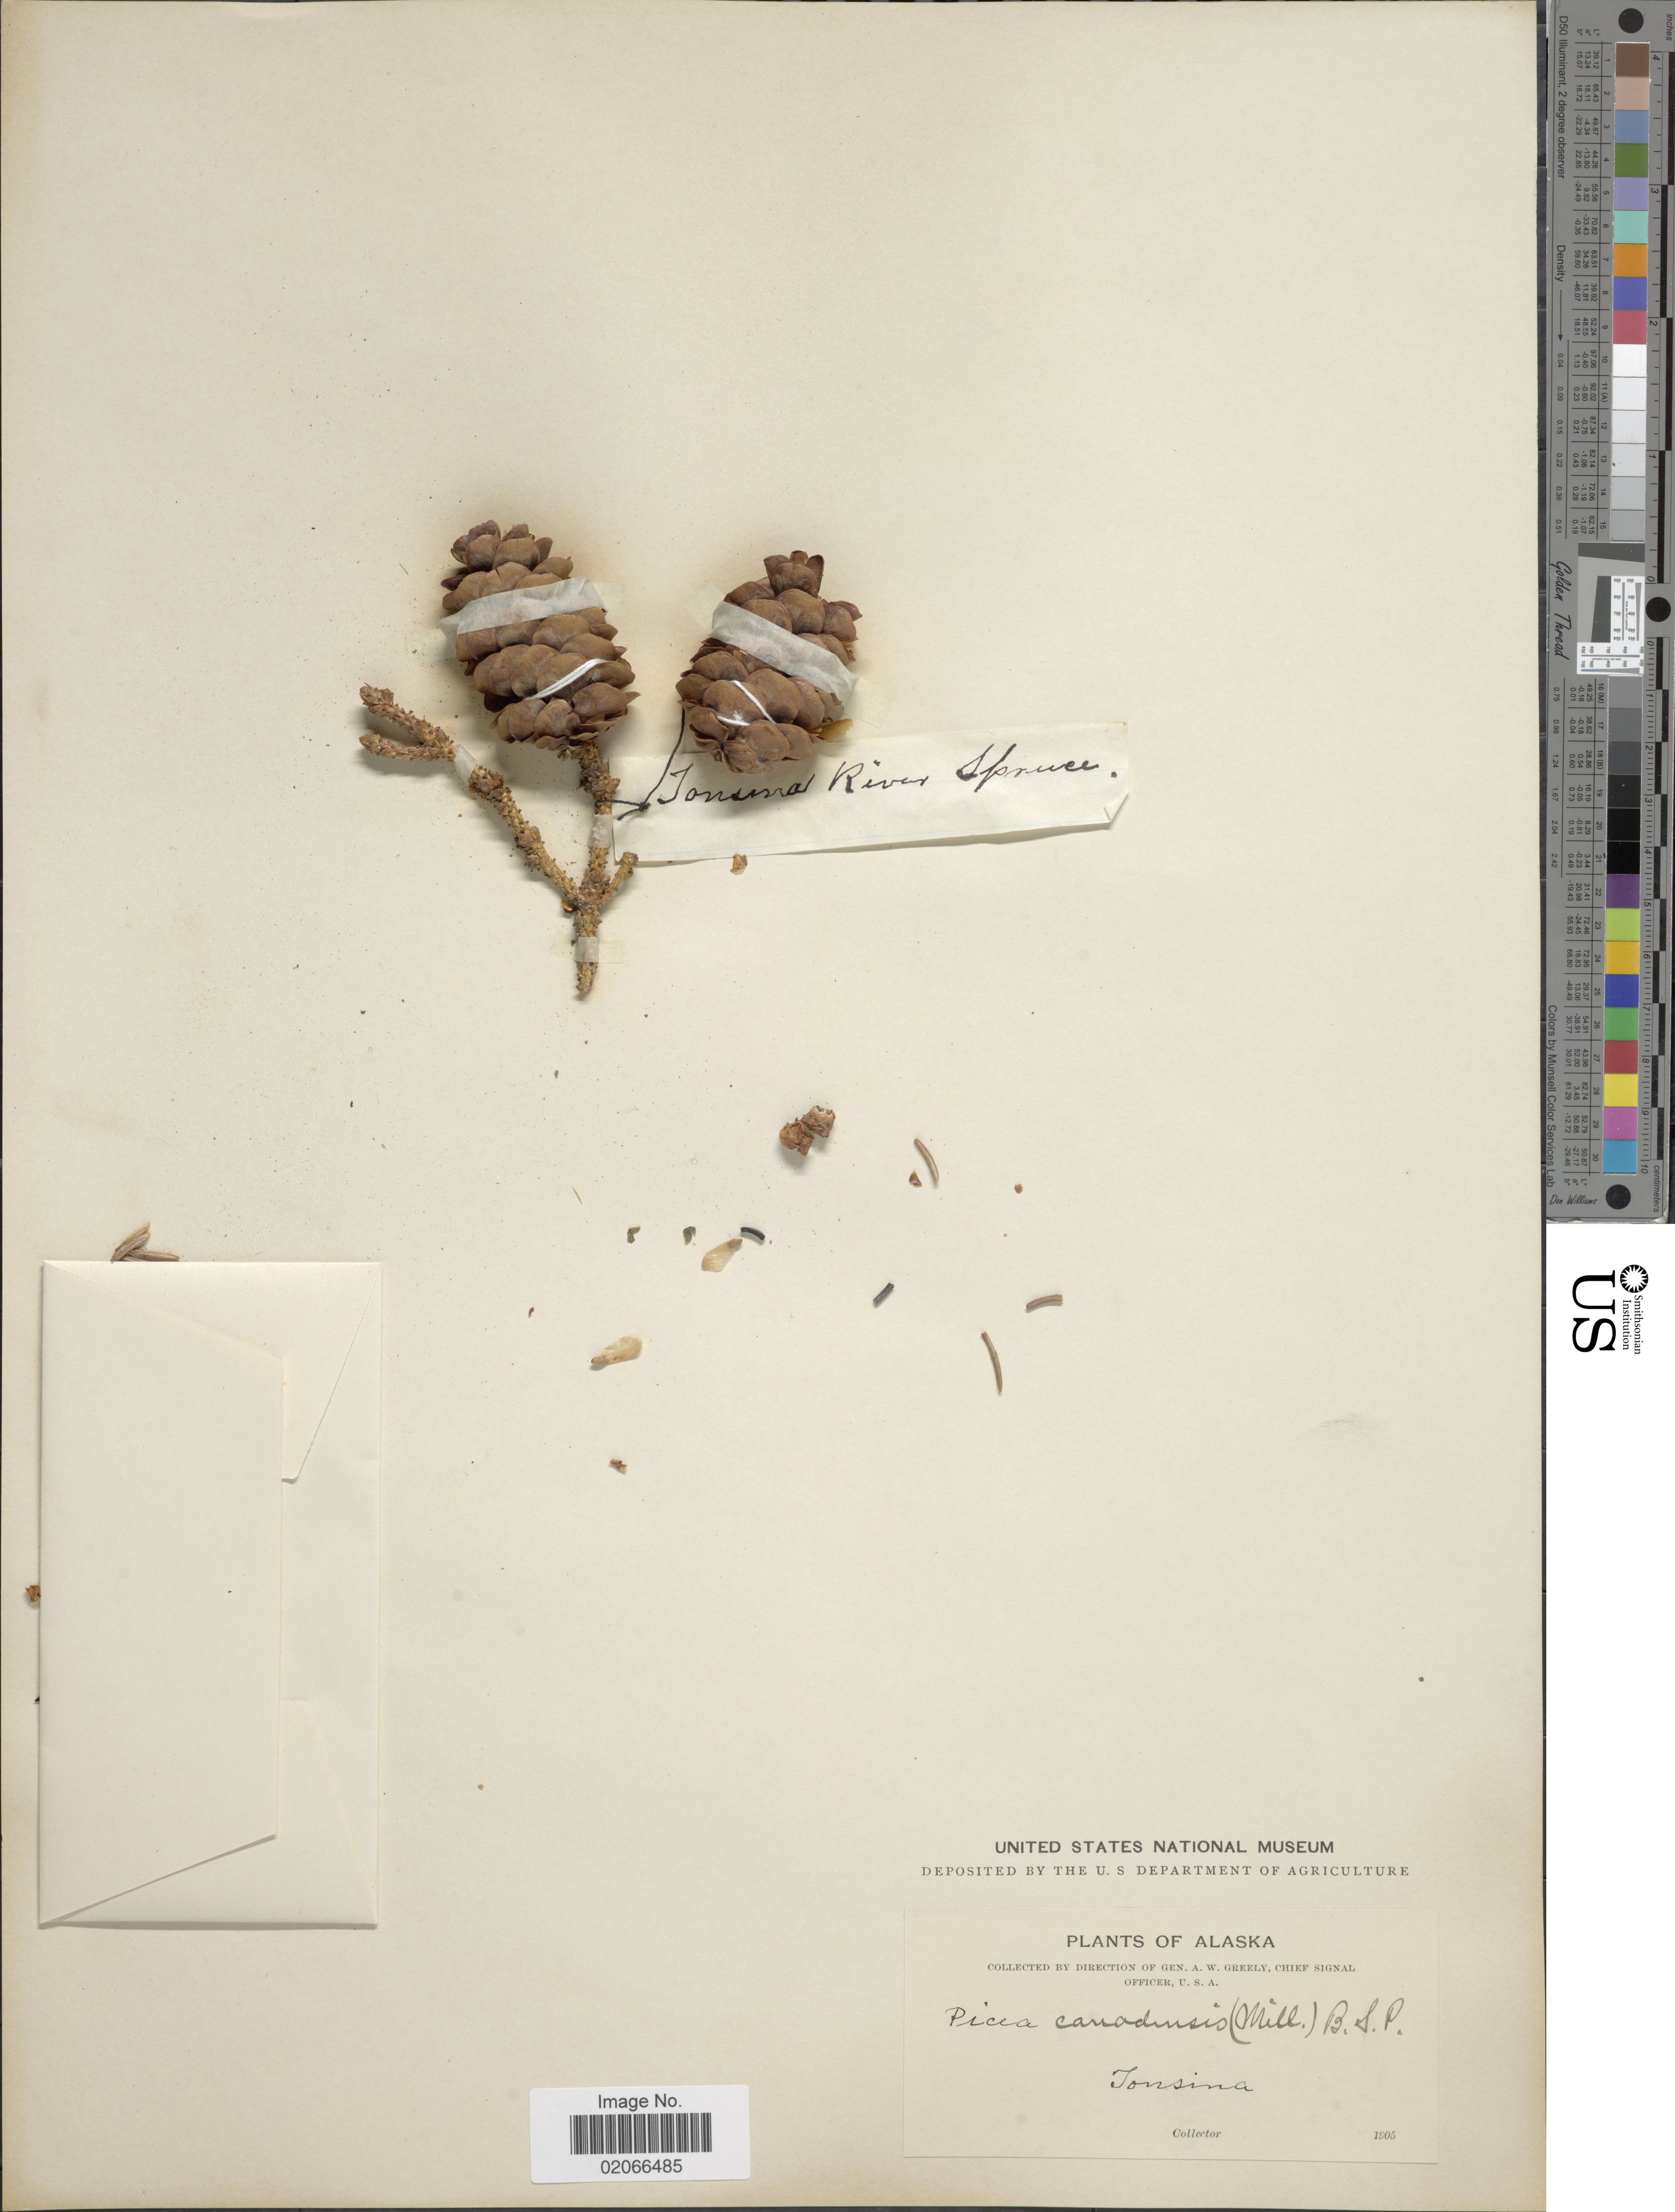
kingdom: Plantae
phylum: Tracheophyta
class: Pinopsida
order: Pinales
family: Pinaceae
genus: Picea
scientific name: Picea glauca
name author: (Moench) Voss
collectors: A. Greely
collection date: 1905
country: United States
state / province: Alaska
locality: Tonsina Ruver Spruce